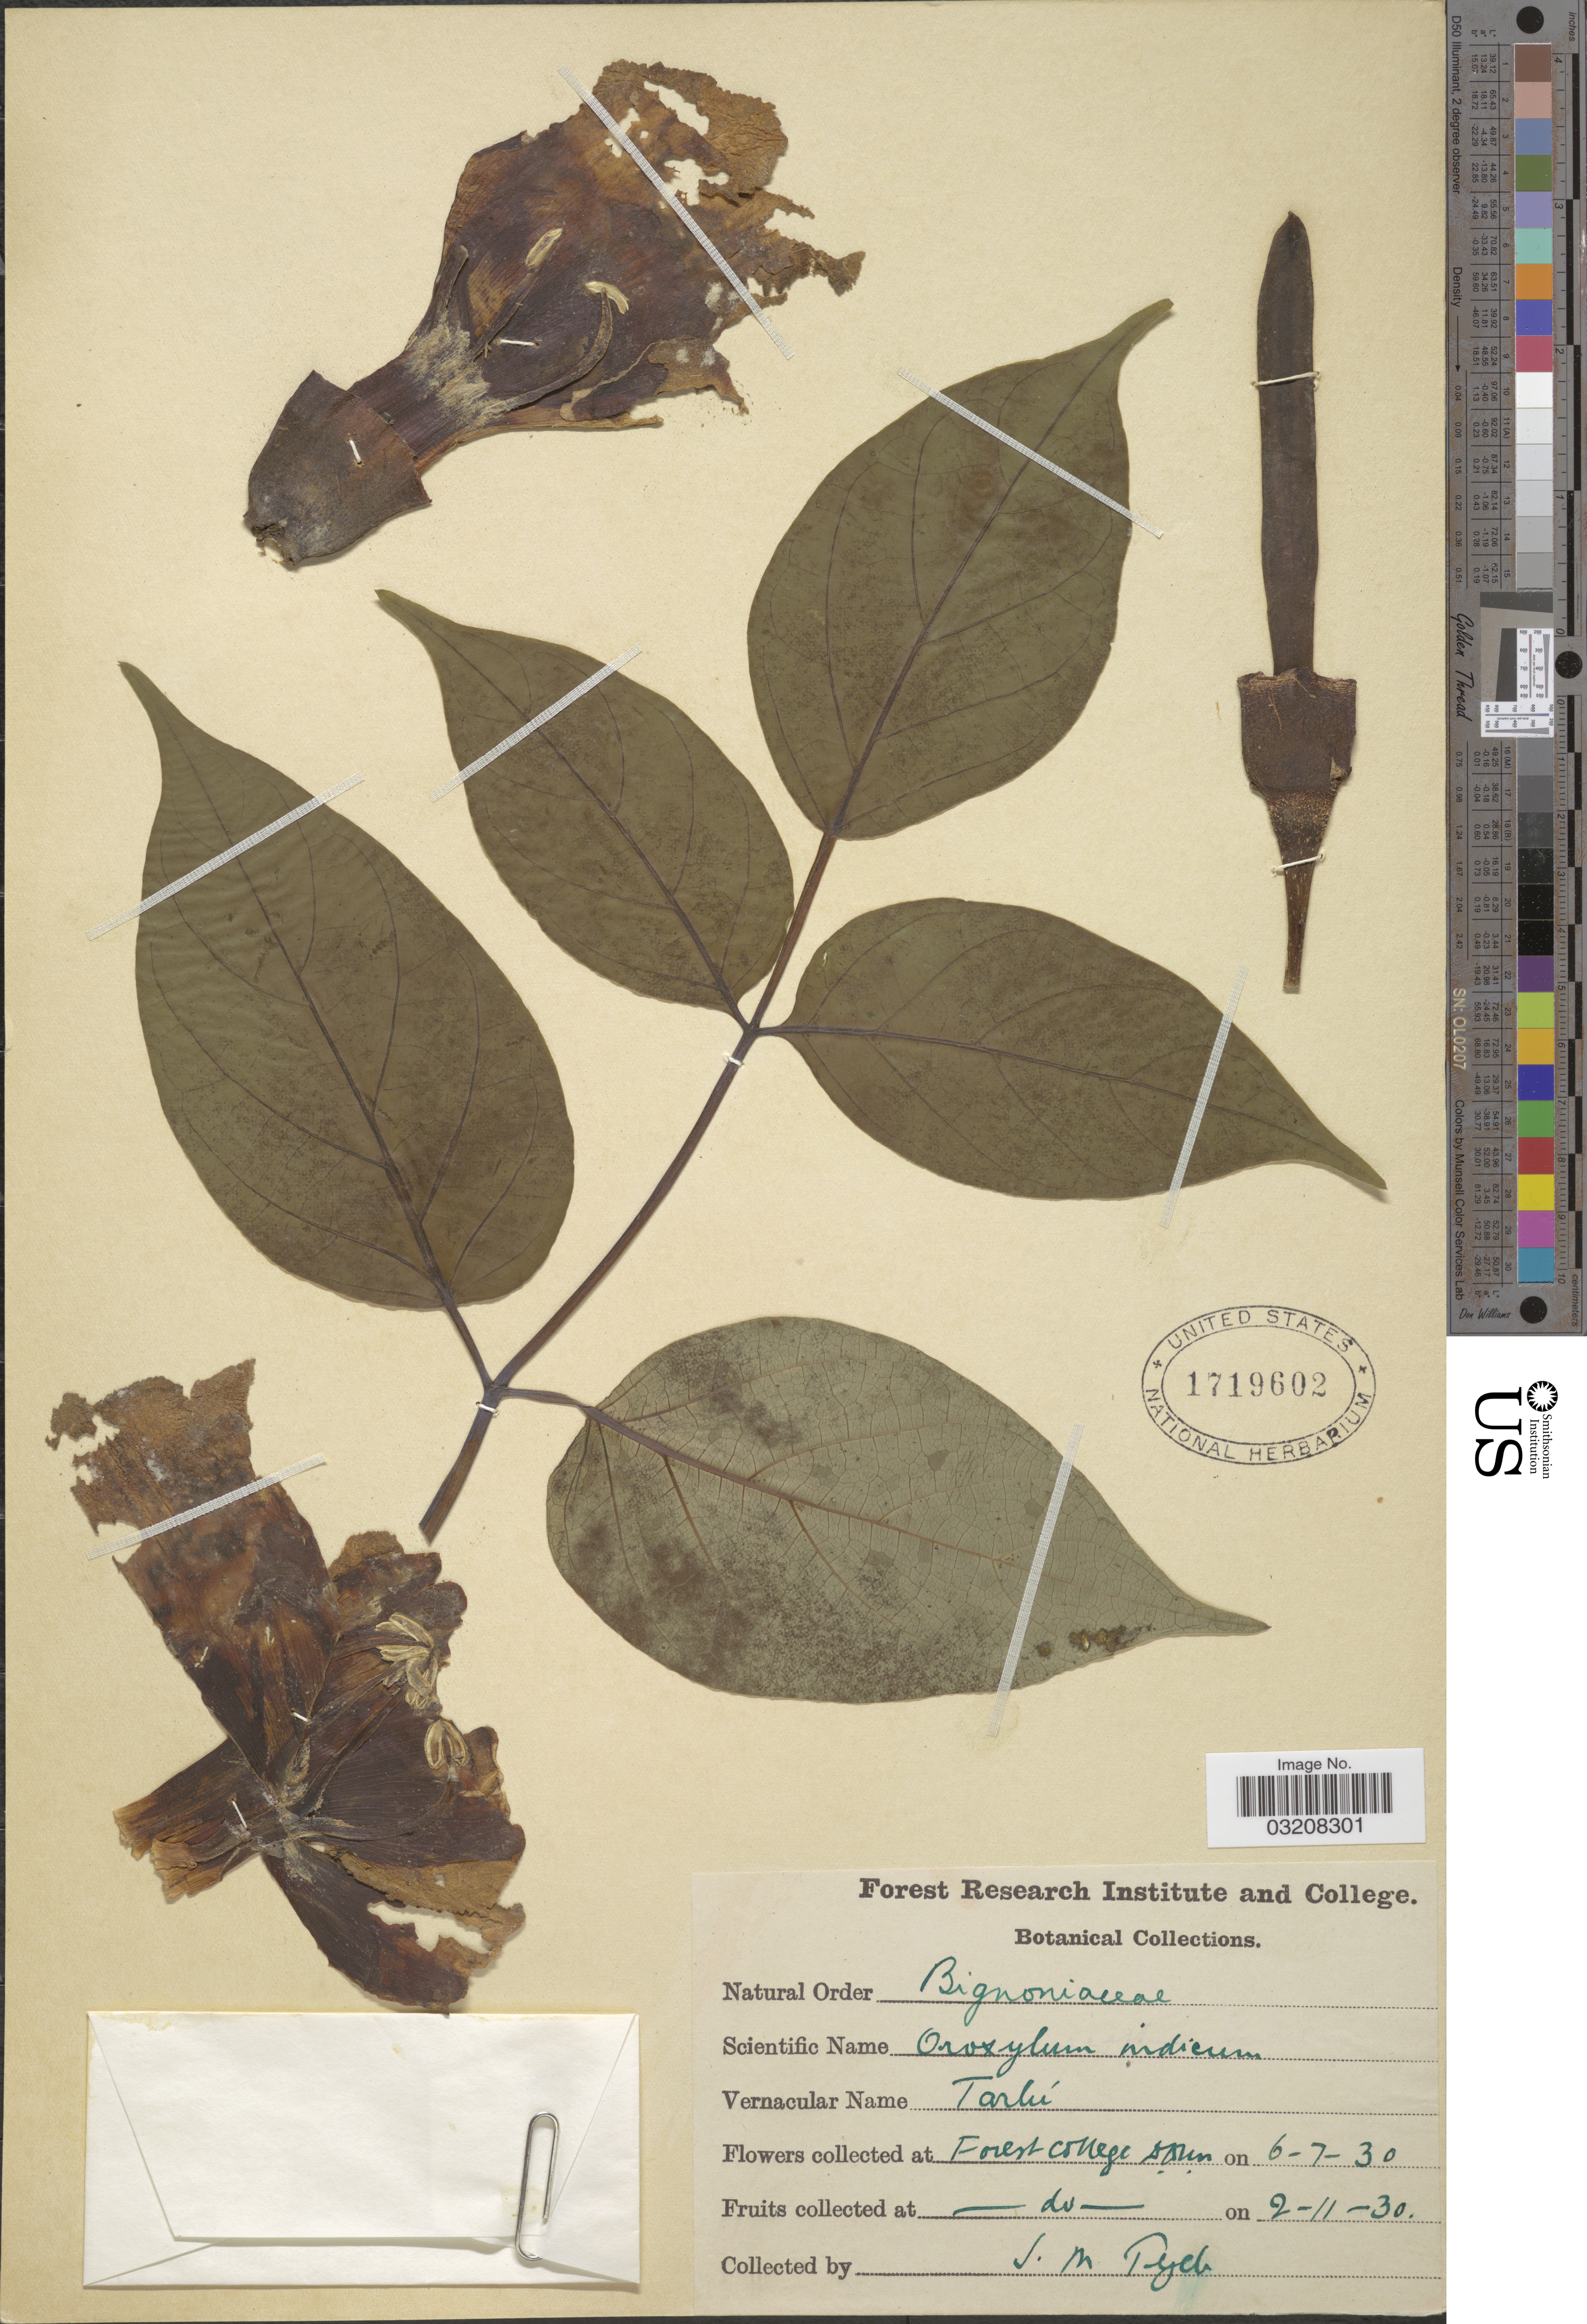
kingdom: Plantae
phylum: Tracheophyta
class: Magnoliopsida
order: Lamiales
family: Bignoniaceae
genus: Oroxylum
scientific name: Oroxylum indicum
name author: (L.) Kurz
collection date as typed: Transcribed d/m/y: 6/7/30 to 2/11/30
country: India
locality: Forest College D. Dunn.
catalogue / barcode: US 1719602